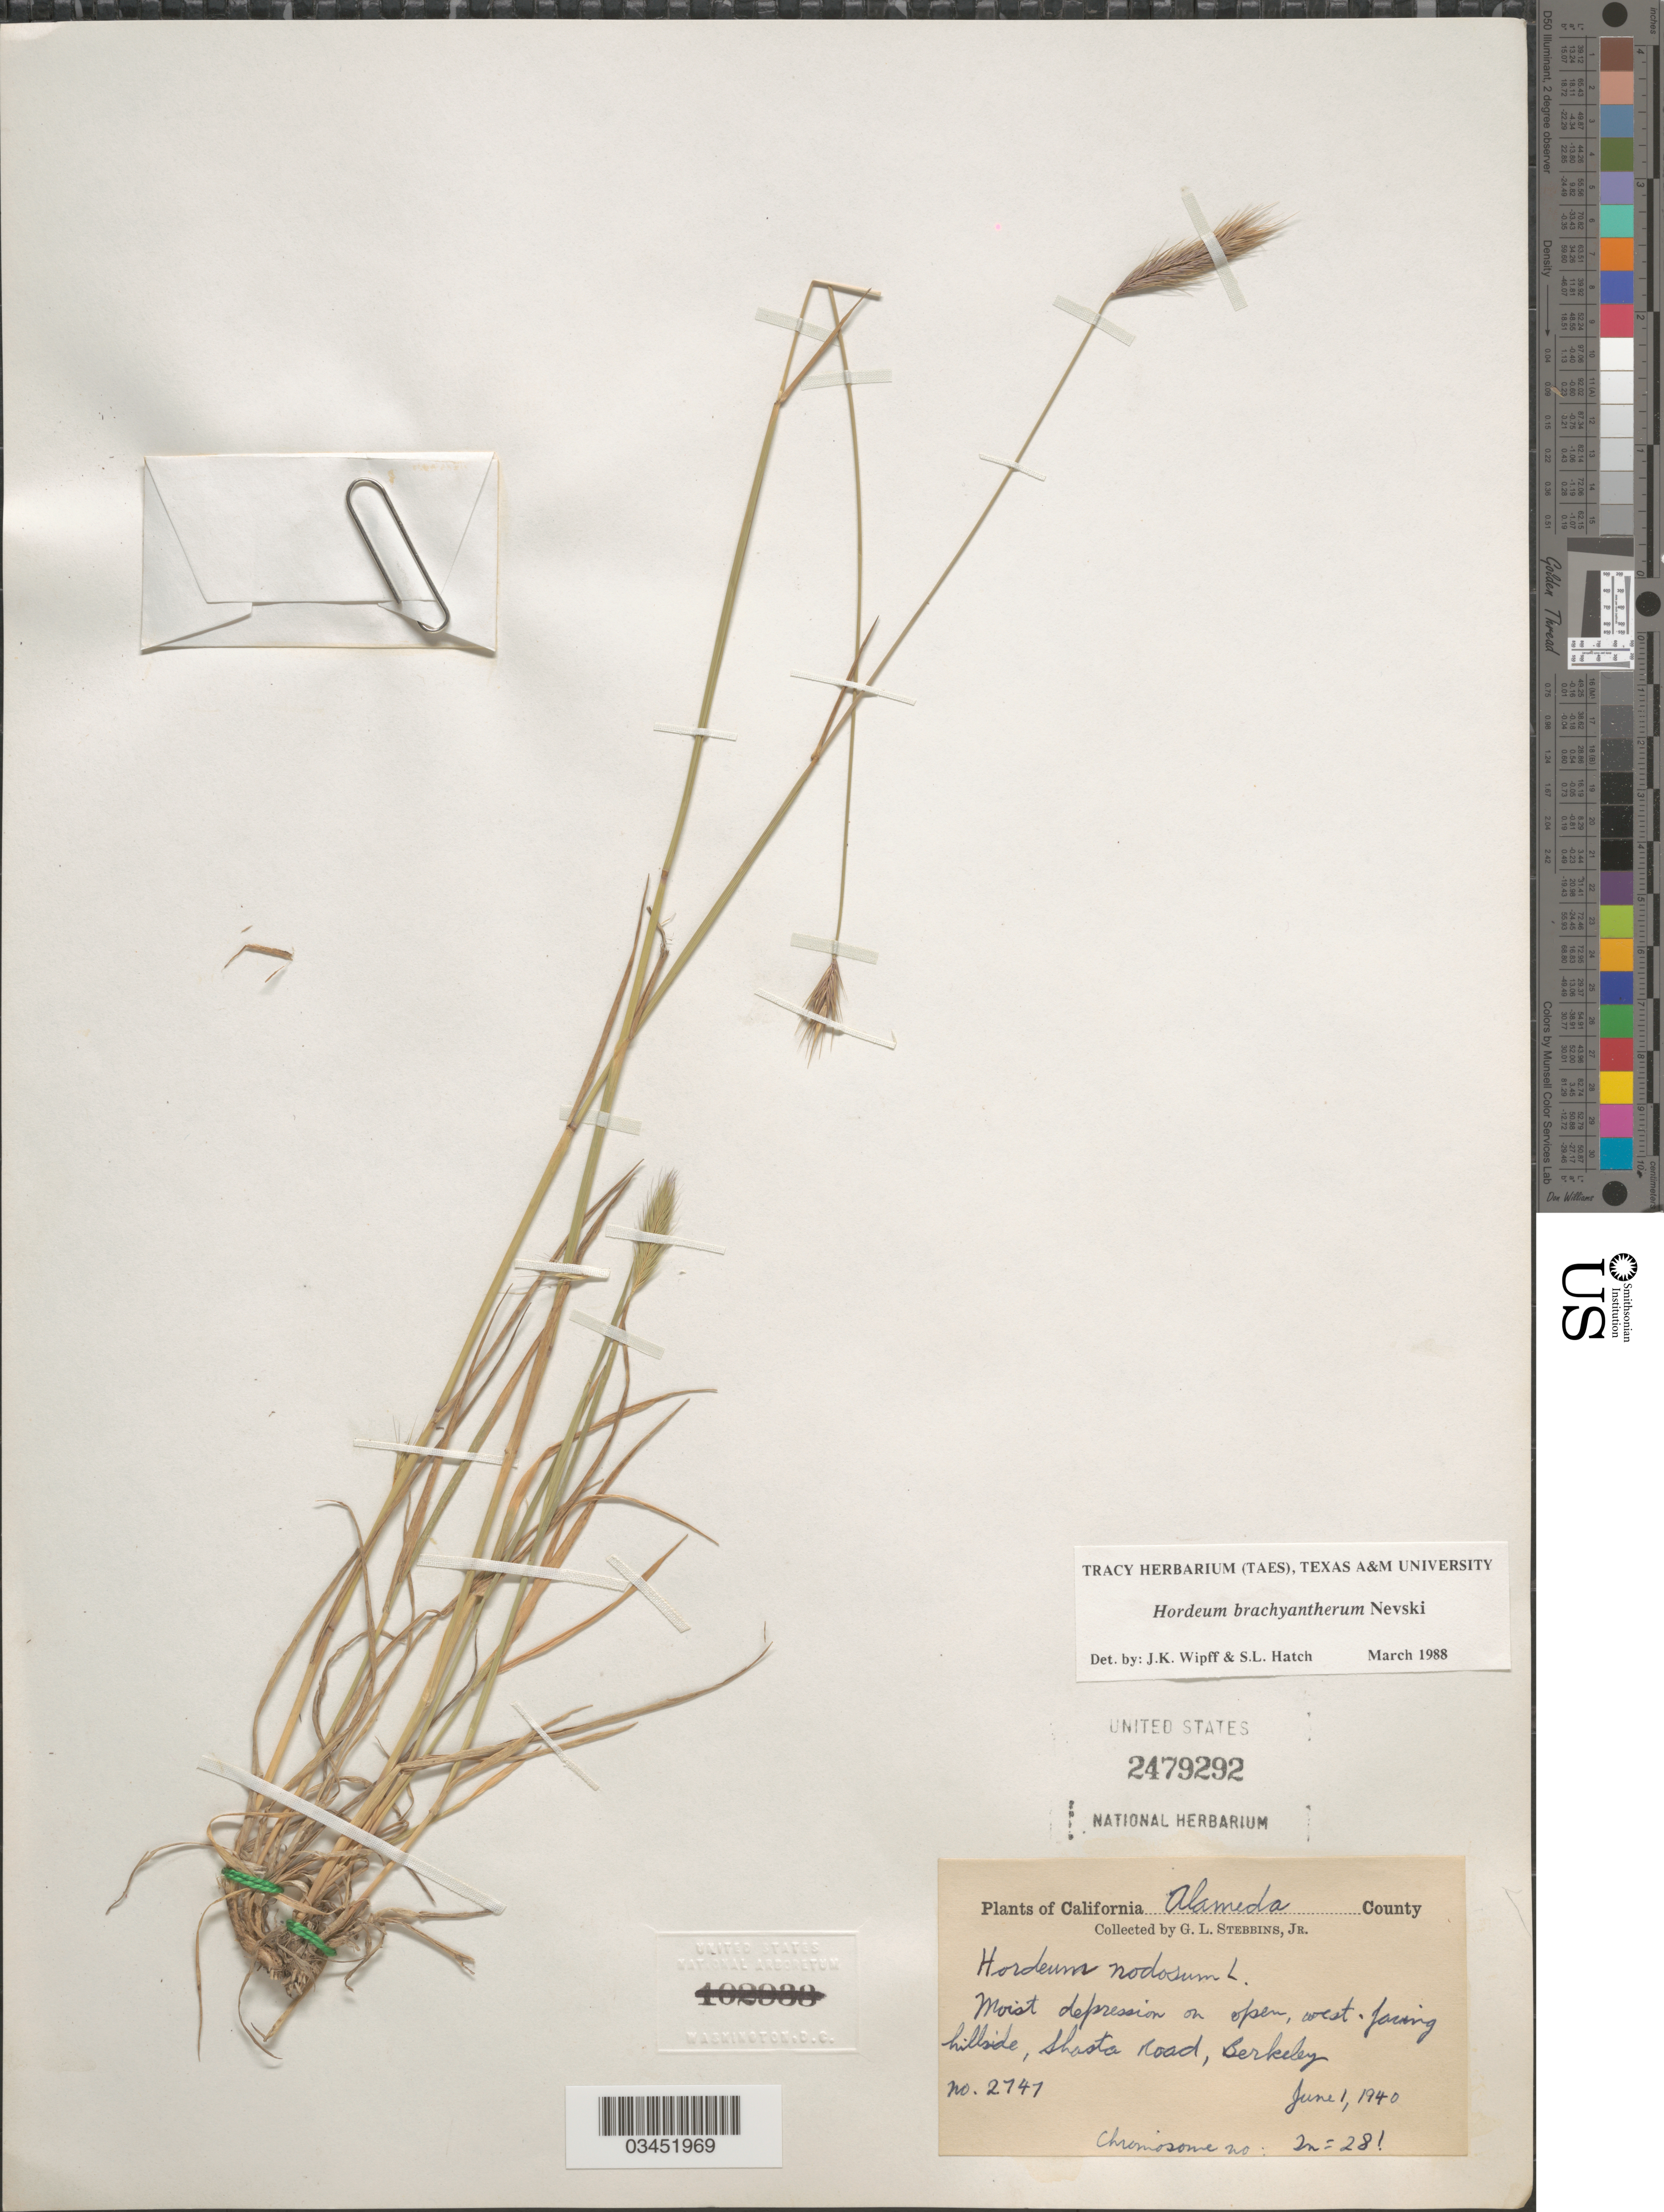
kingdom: Plantae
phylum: Tracheophyta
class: Liliopsida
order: Poales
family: Poaceae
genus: Hordeum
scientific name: Hordeum brachyantherum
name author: Nevski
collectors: G. L. Stebbins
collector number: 2747*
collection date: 1940-06-01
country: United States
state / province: California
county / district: Alameda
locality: Alameda County. Moist depression on open, west-facing hillside, Shasta Road, Berkeley.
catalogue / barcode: US 2479292